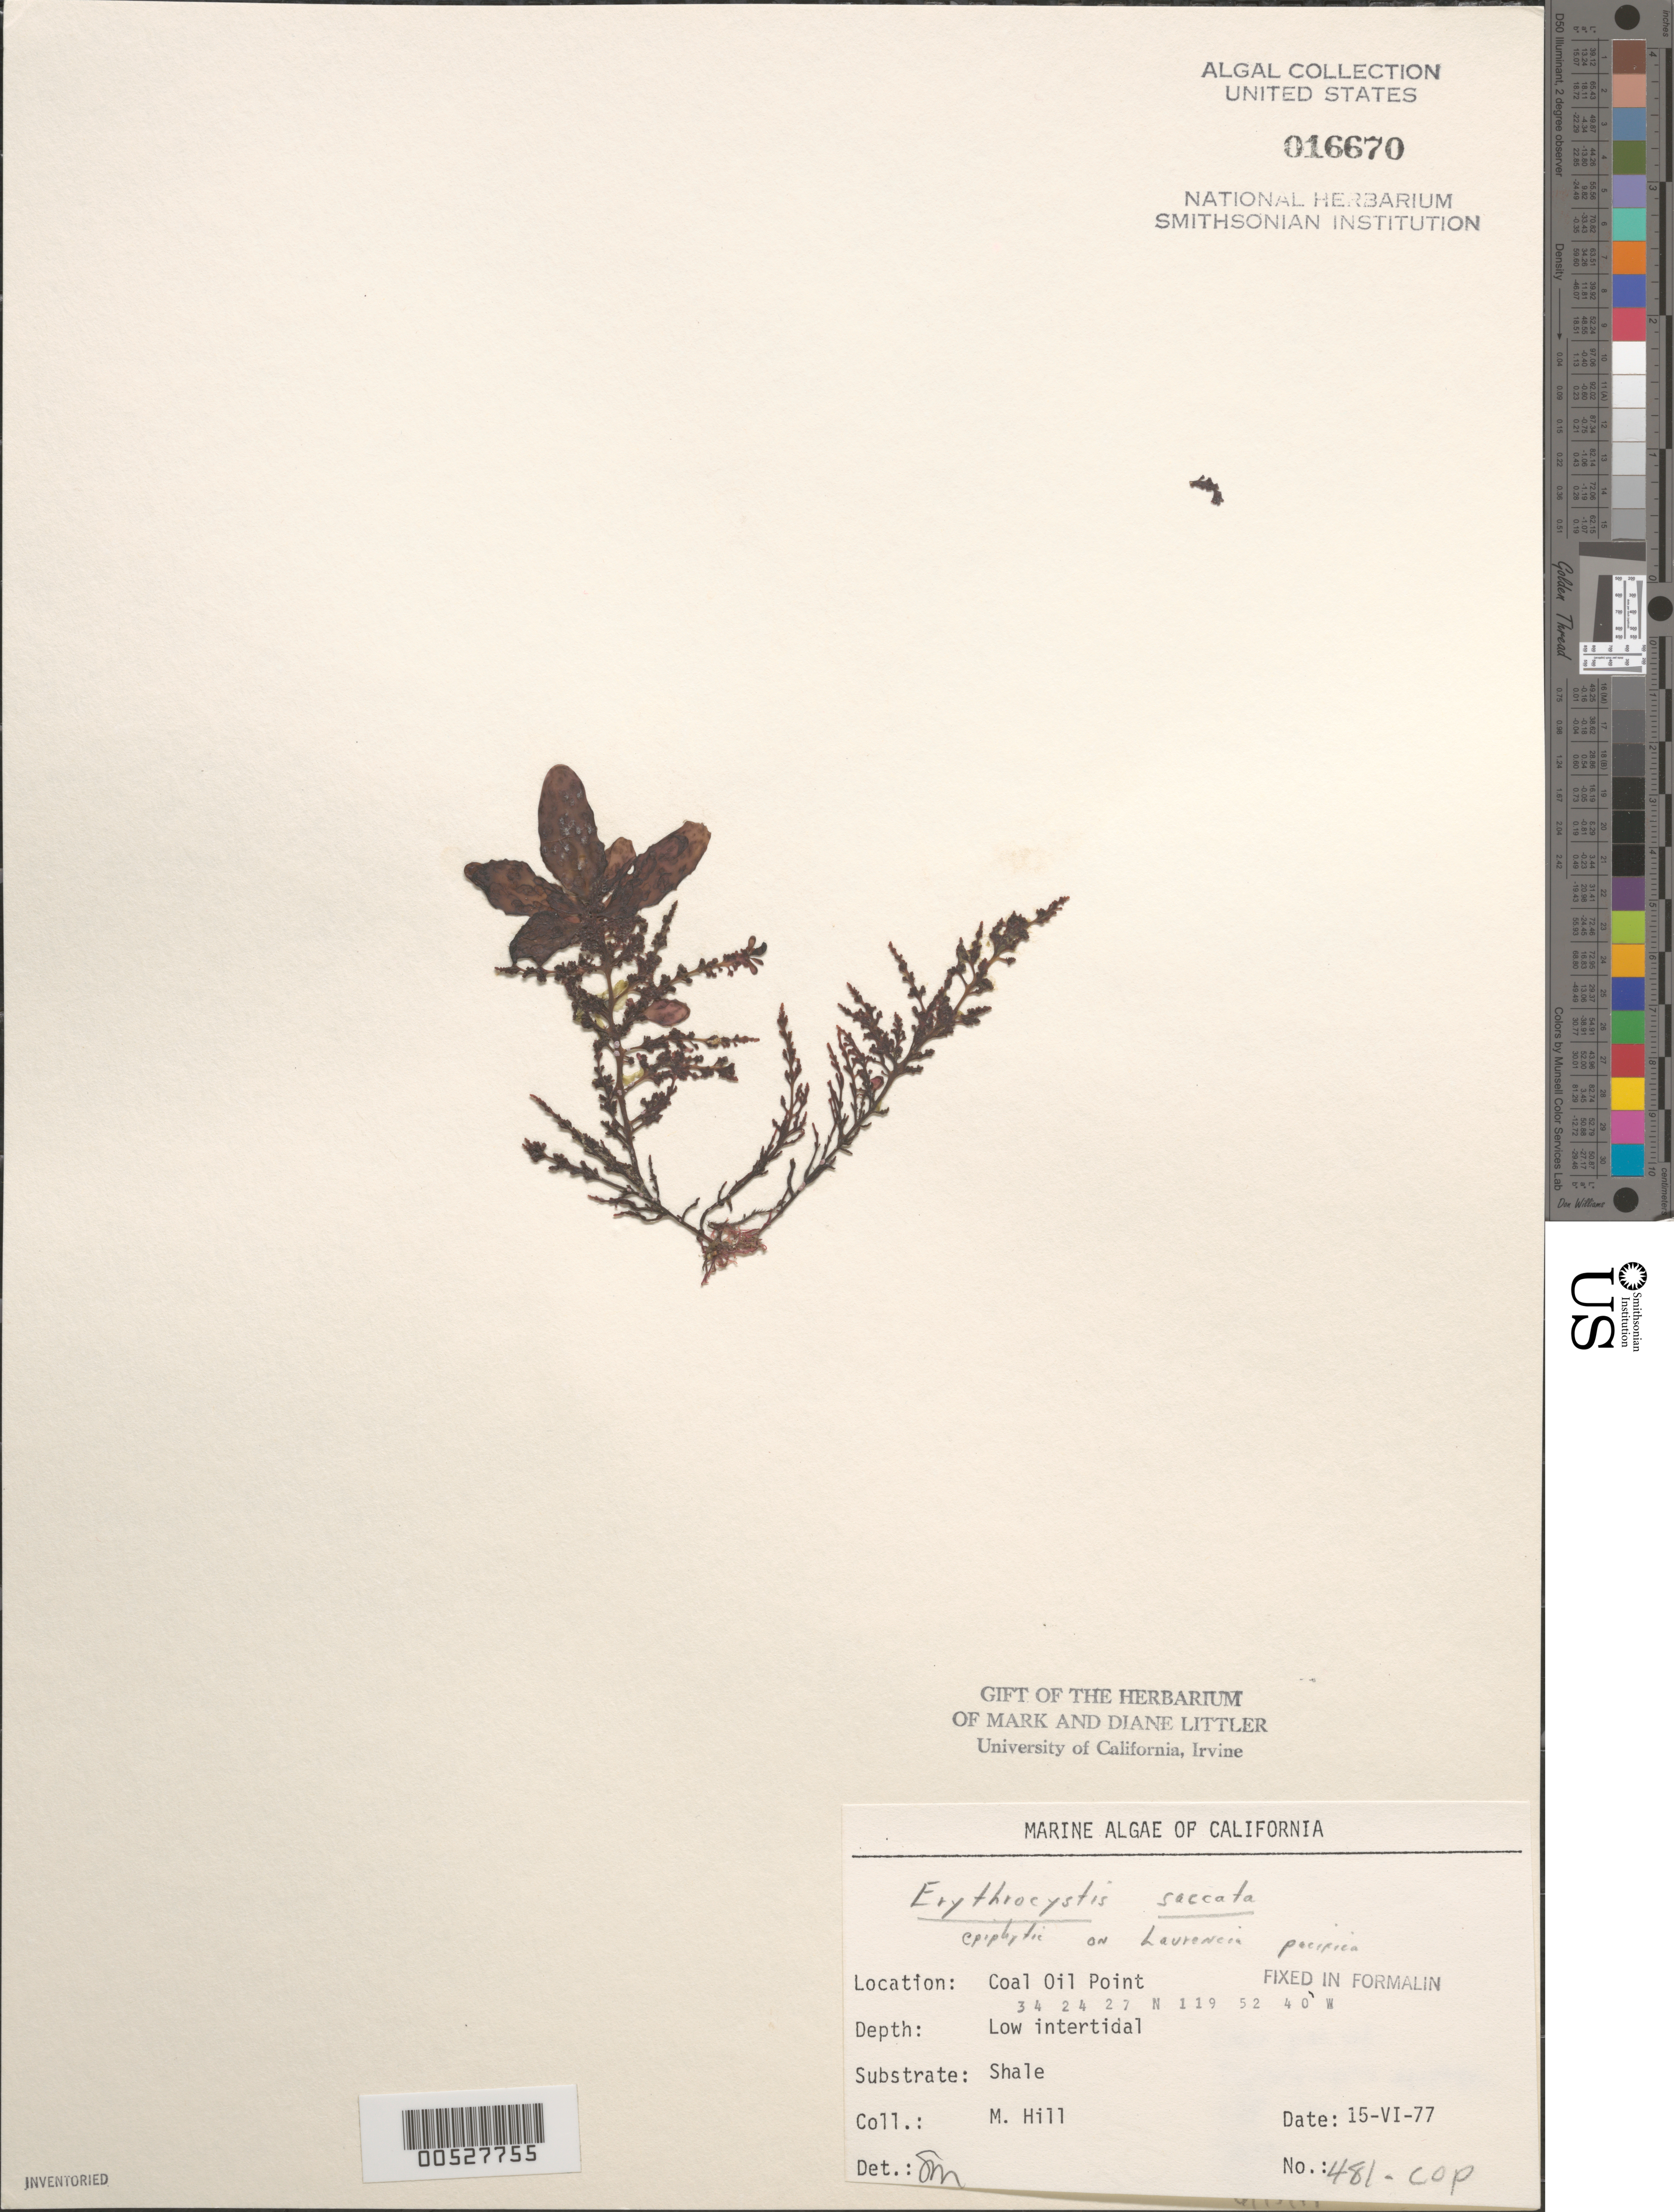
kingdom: Plantae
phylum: Rhodophyta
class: Florideophyceae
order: Ceramiales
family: Rhodomelaceae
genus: Erythrocystis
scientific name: Erythrocystis saccata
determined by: Murray, S. N.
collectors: M. Hill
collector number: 481-cop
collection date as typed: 15 Jun 1977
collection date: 1977-06-15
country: United States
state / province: California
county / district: Santa Barbara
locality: Coal Oil Point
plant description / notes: BLM-SOCALBIGHT Rocky Intertidal Survey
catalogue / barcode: US 16670